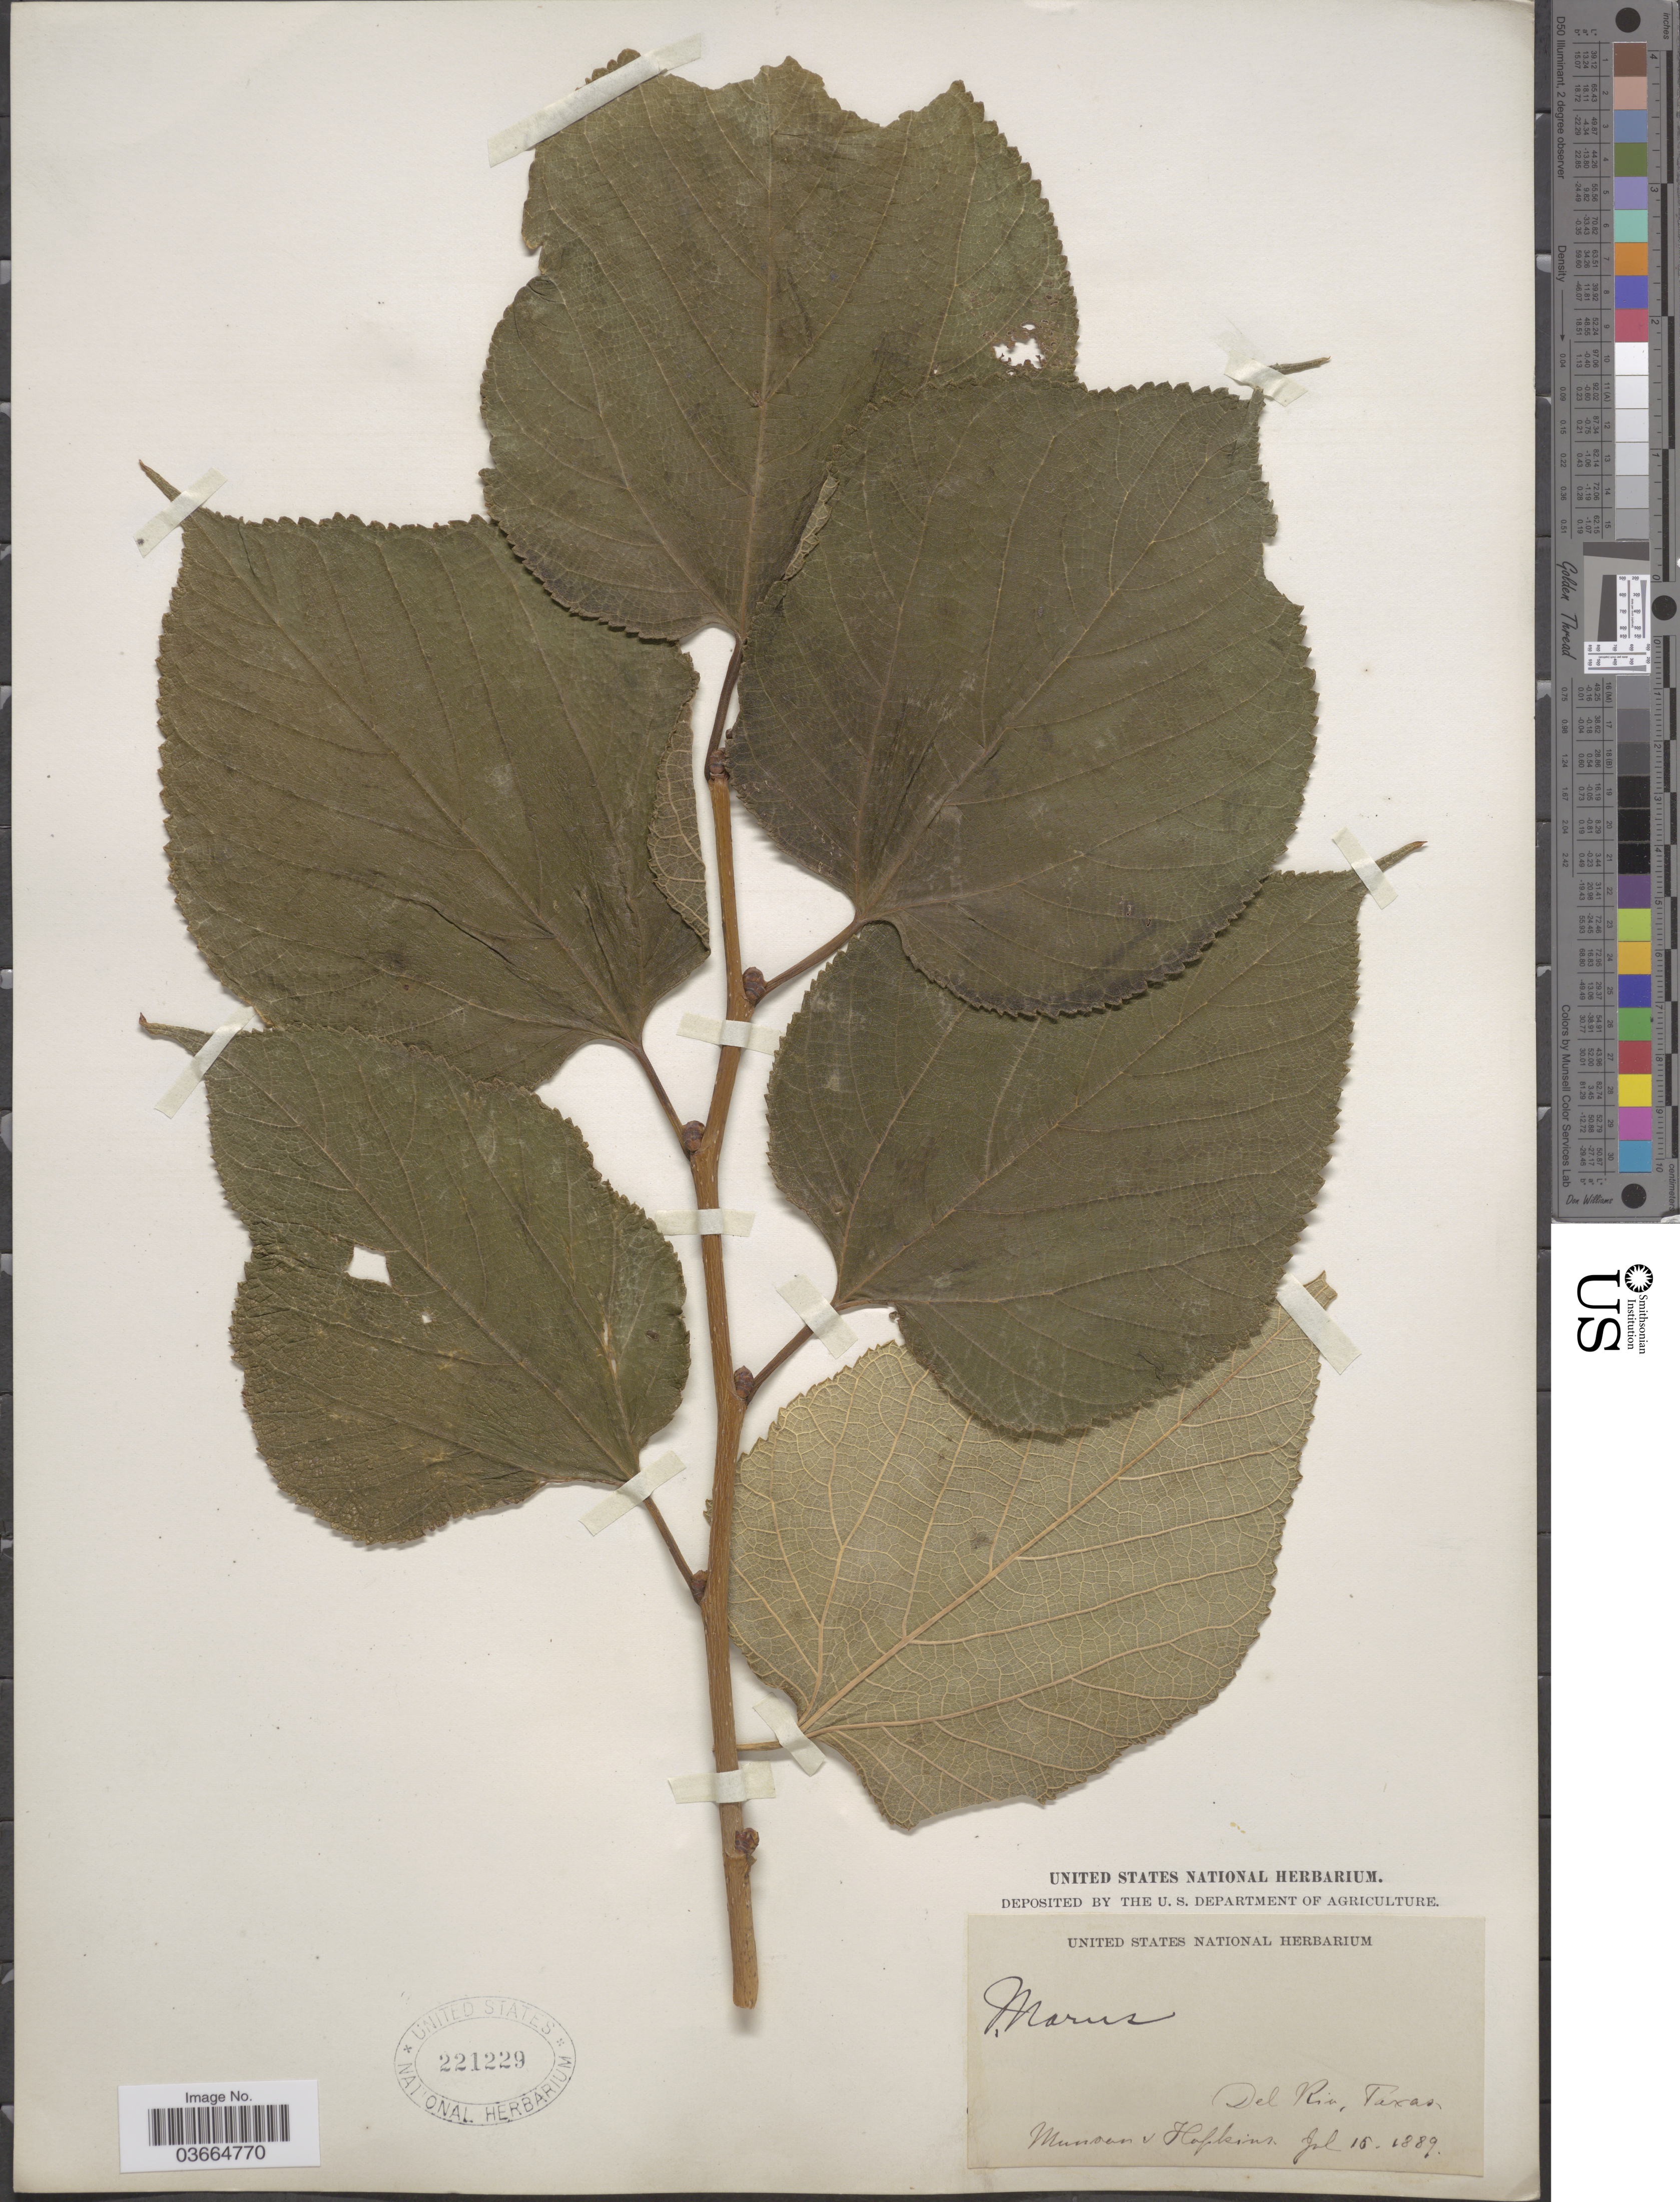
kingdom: Plantae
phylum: Tracheophyta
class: Magnoliopsida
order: Rosales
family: Moraceae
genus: Morus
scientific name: Morus rubra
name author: L.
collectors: M. Hopkins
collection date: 1889-07-15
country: United States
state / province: Texas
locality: Del Rio.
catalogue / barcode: US 221229